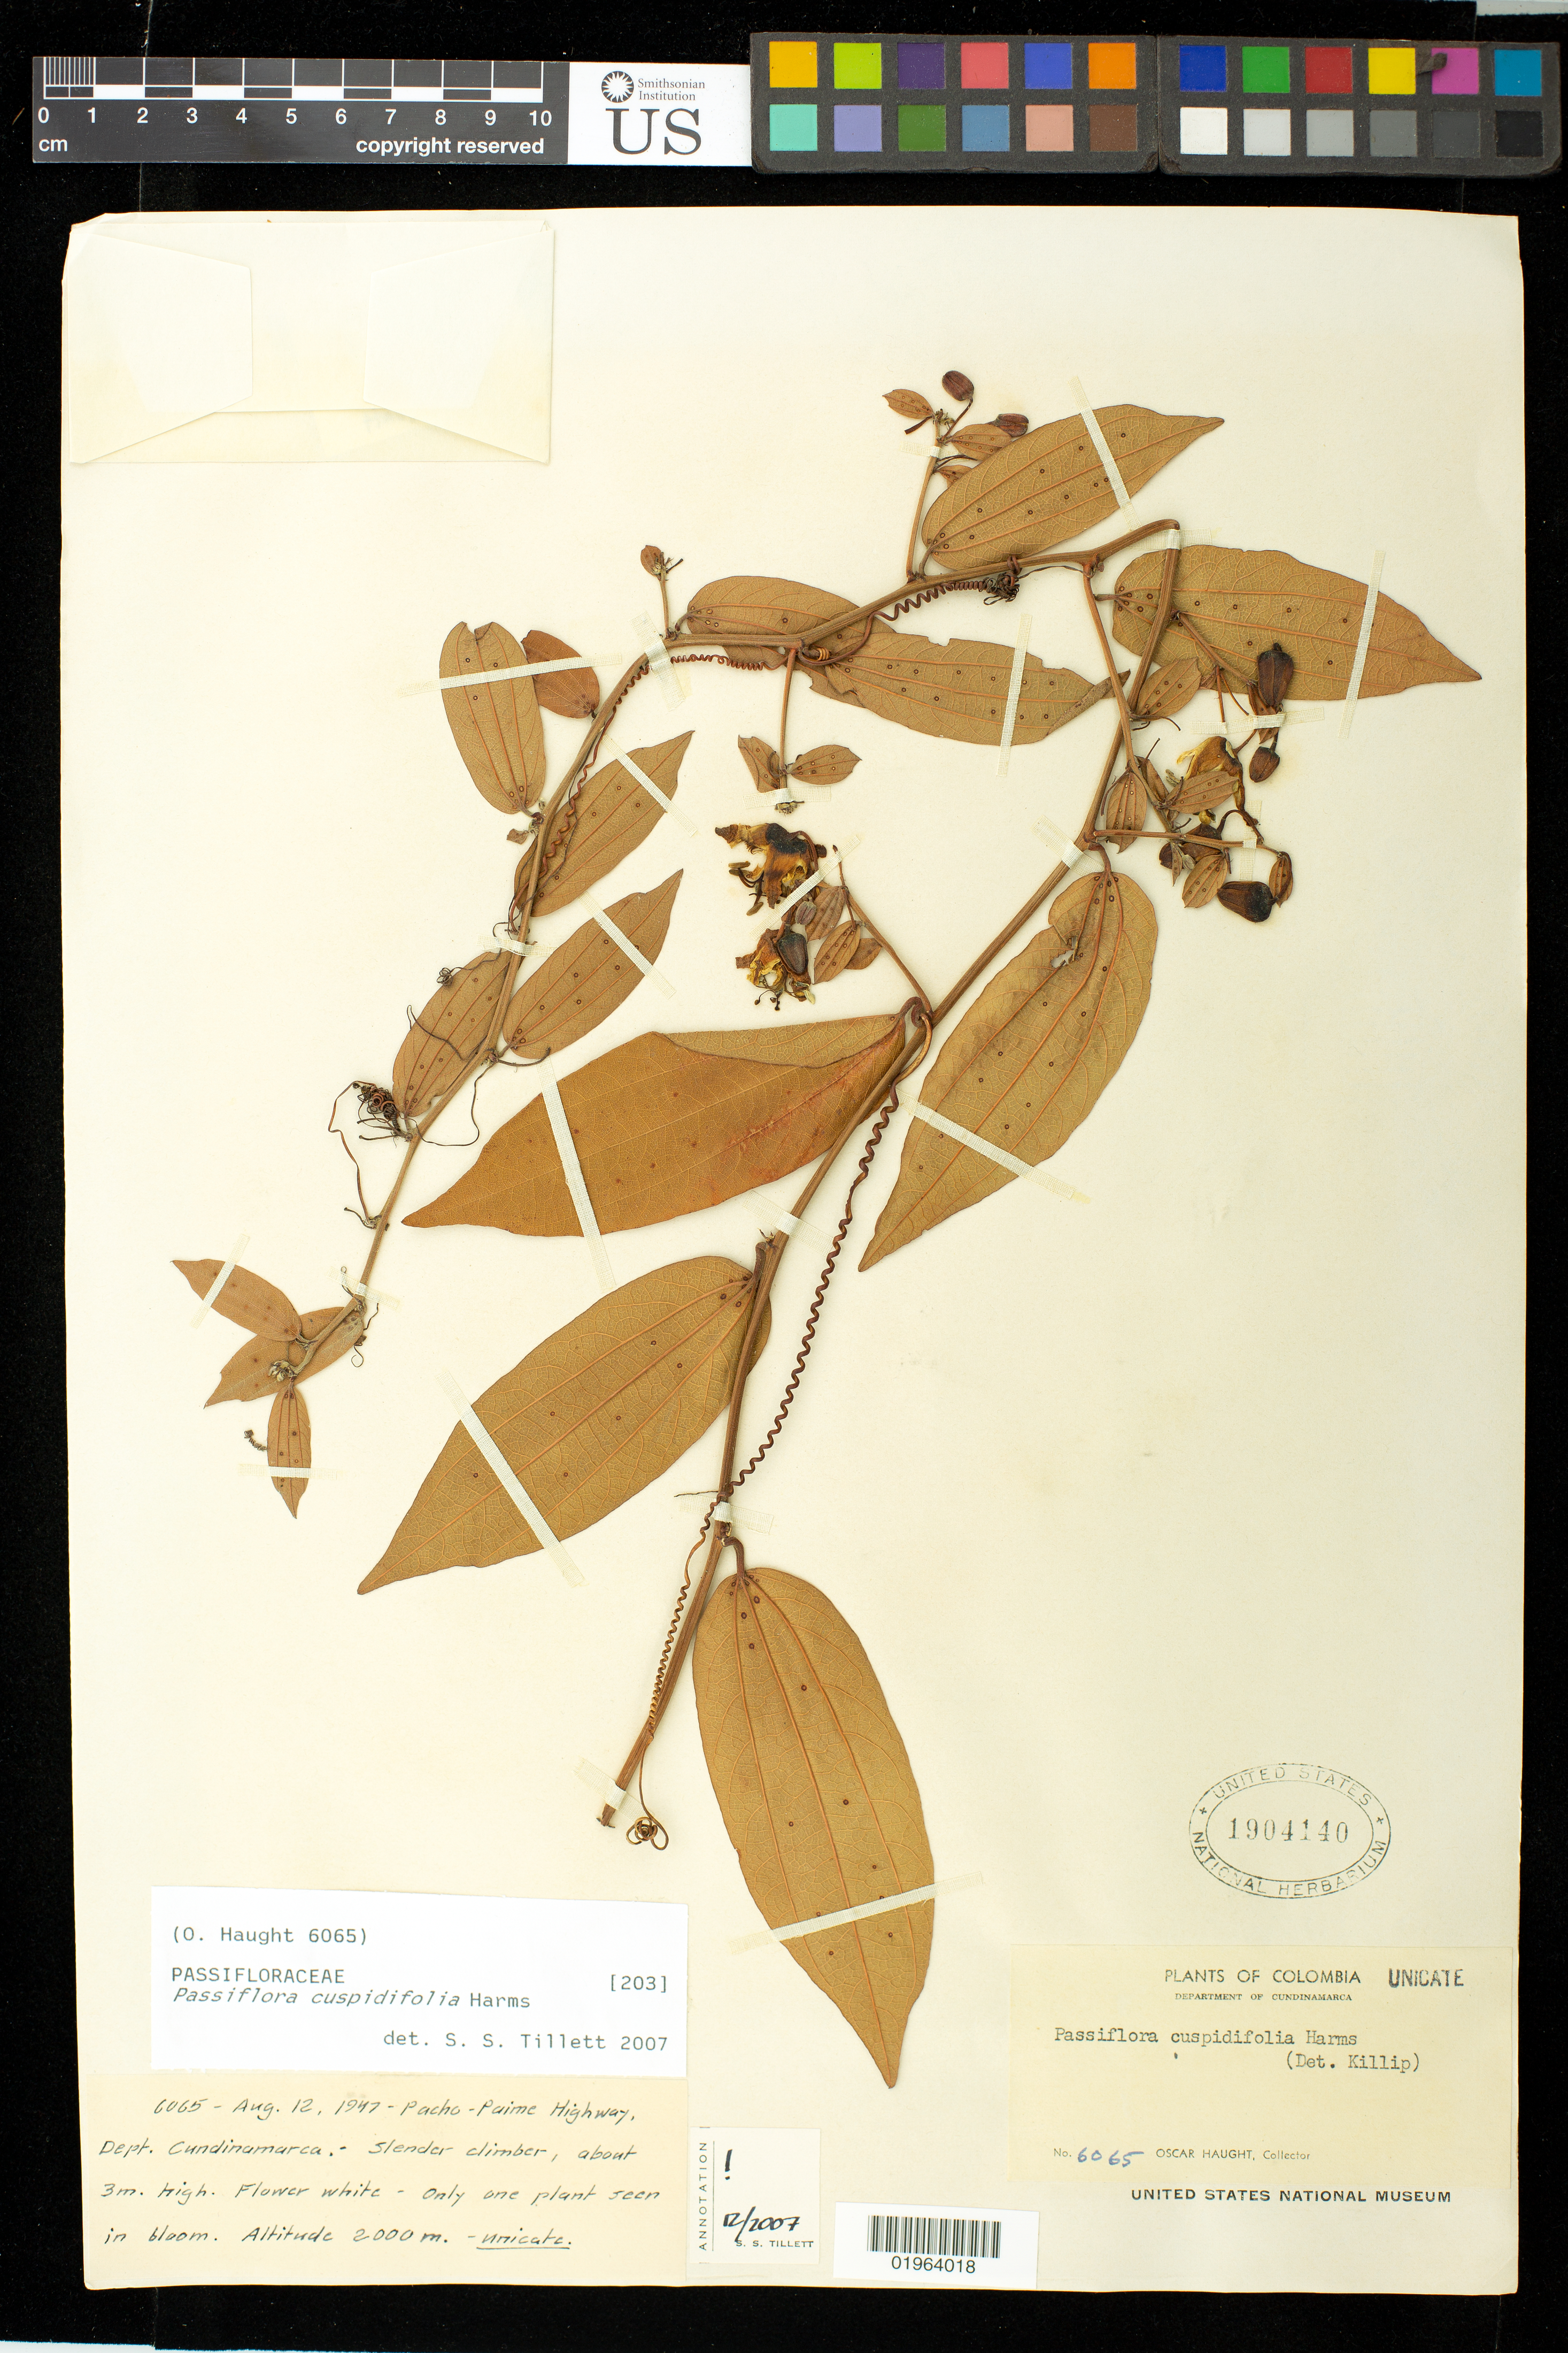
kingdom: Plantae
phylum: Tracheophyta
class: Magnoliopsida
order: Malpighiales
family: Passifloraceae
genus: Passiflora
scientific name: Passiflora cuspidifolia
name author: Harms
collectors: O. L. Haught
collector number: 6065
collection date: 1947-08-12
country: Colombia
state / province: Cundinamarca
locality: Department of Cundinamarca. Pacho-Paime Highway.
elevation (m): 2000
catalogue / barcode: US 1904140